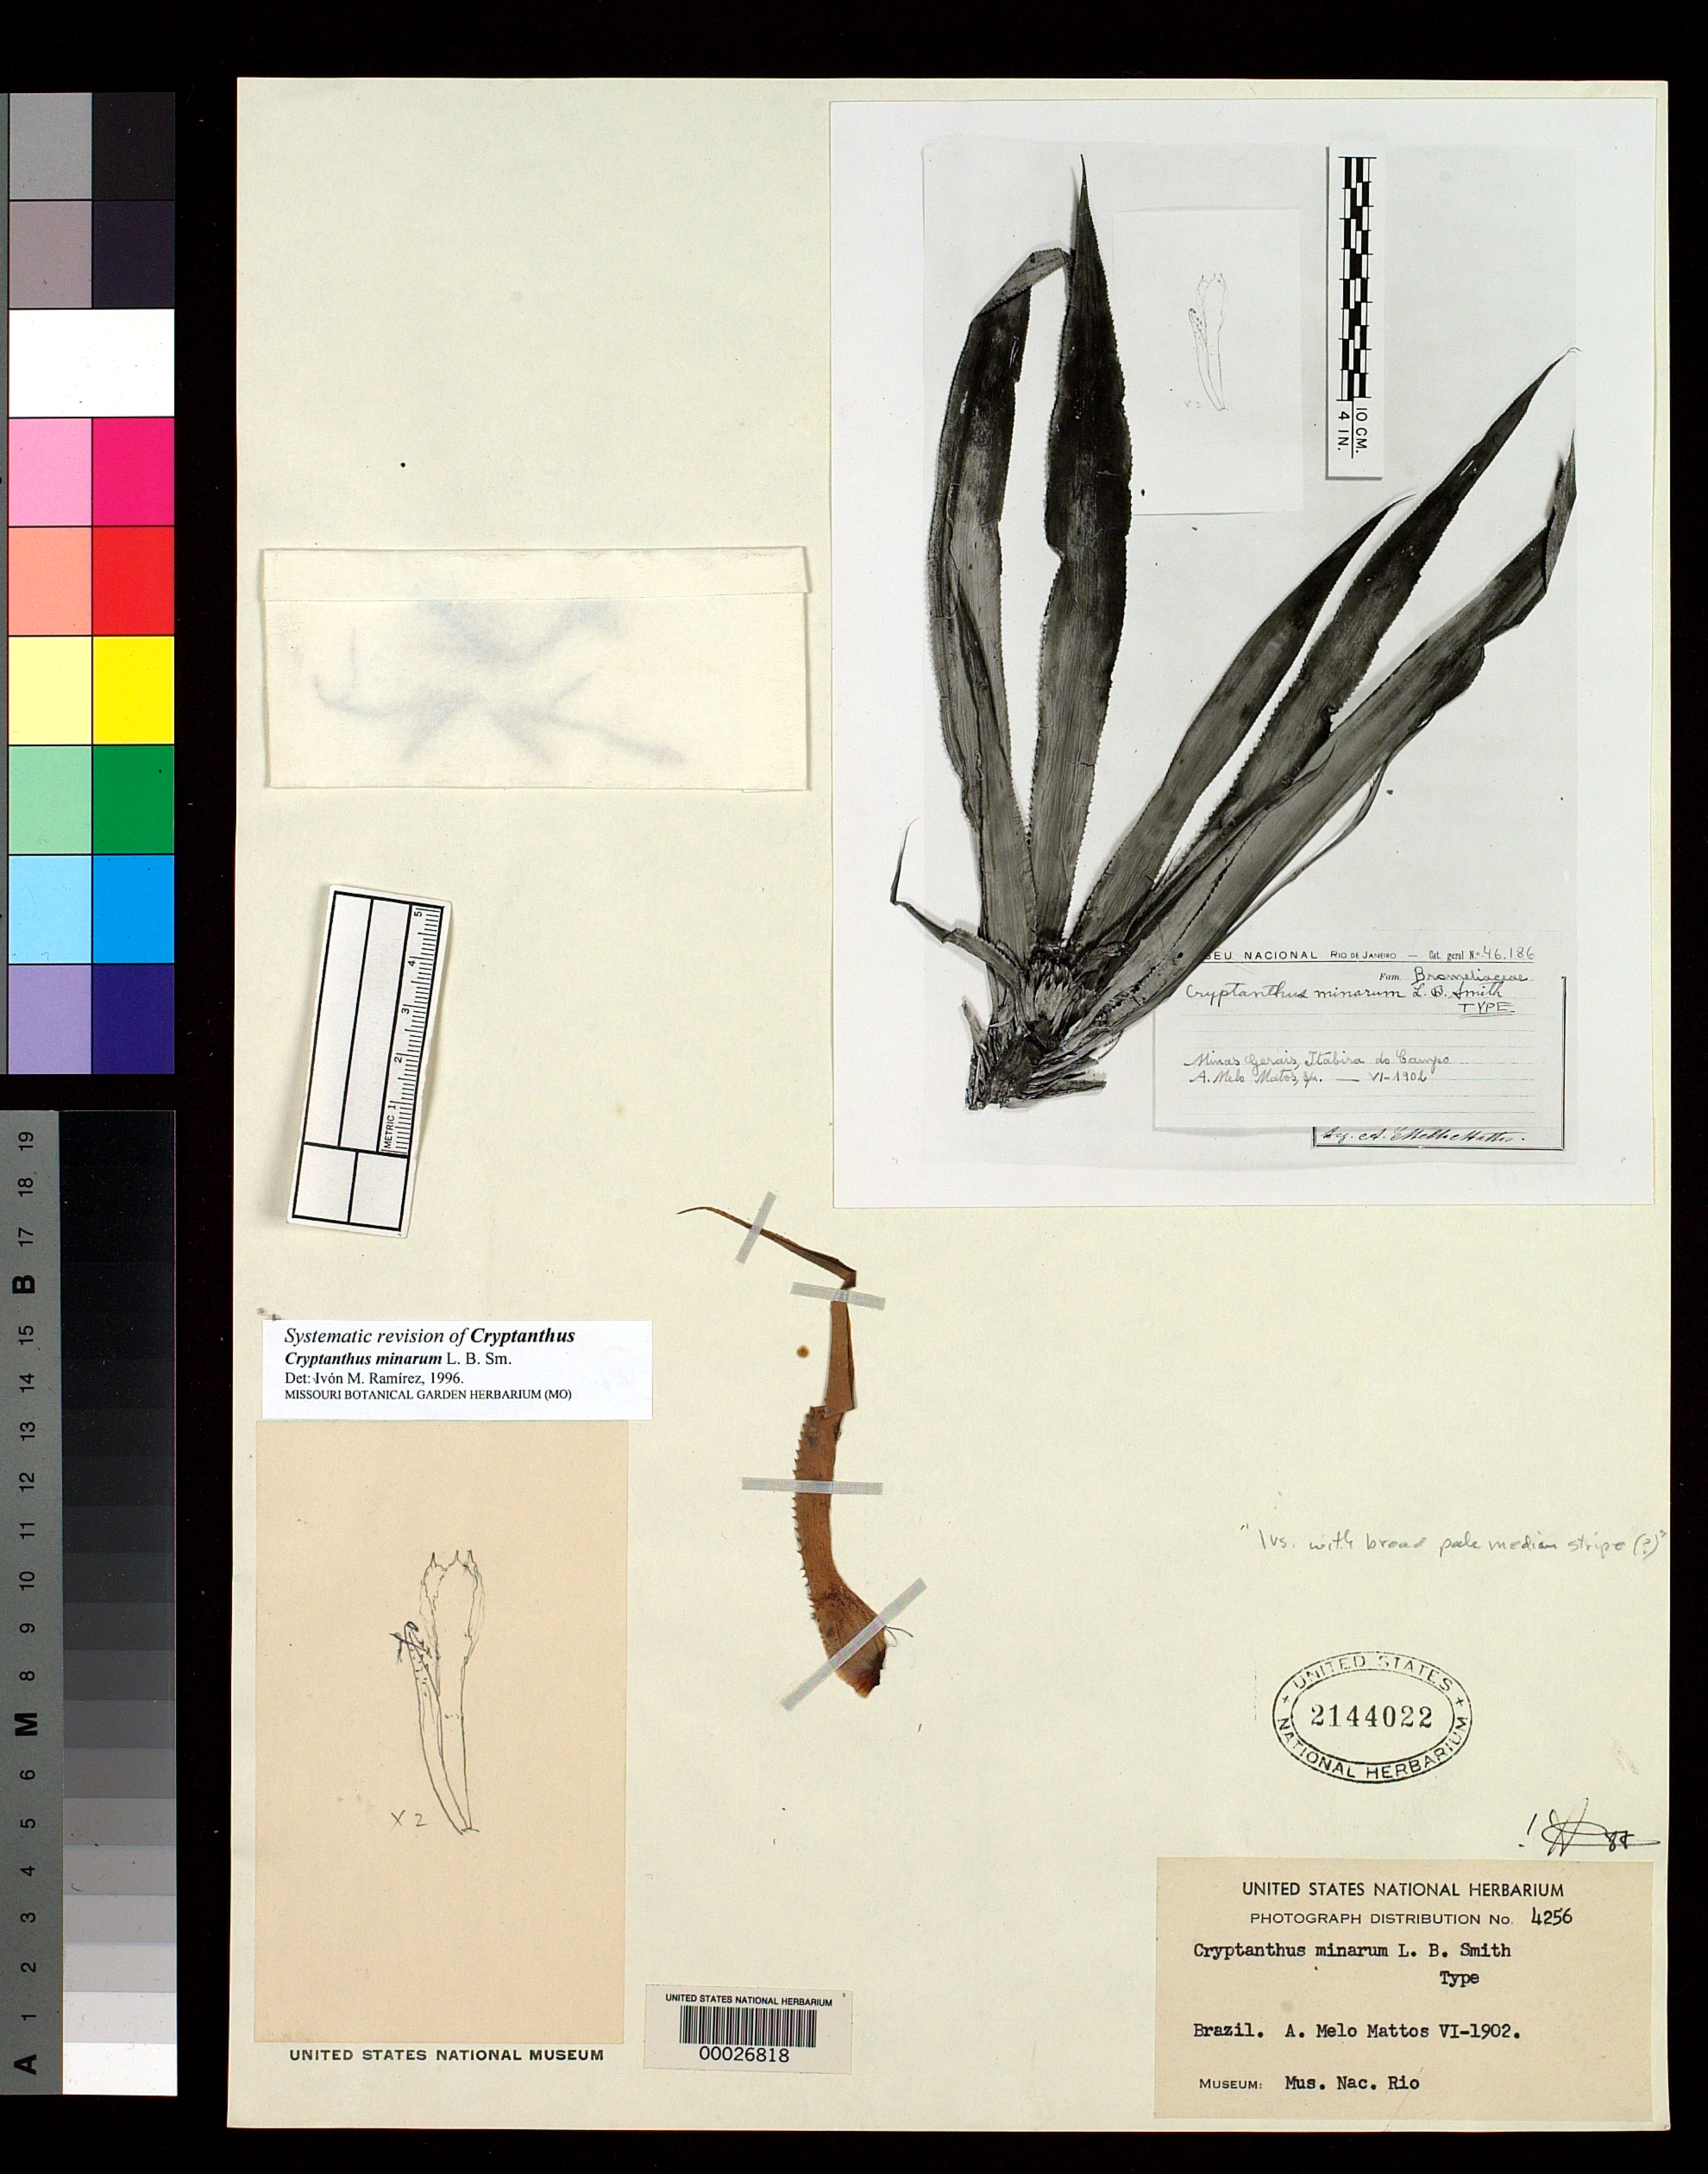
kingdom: Plantae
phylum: Tracheophyta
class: Liliopsida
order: Poales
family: Bromeliaceae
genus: Cryptanthus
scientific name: Cryptanthus minarum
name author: L.B. Sm.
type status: Type Fragment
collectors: A. Mattos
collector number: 4256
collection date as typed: Jun 1902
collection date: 1902-06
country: Brazil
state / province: Minas Gerais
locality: Itabira de Campo.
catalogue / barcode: US 2144022